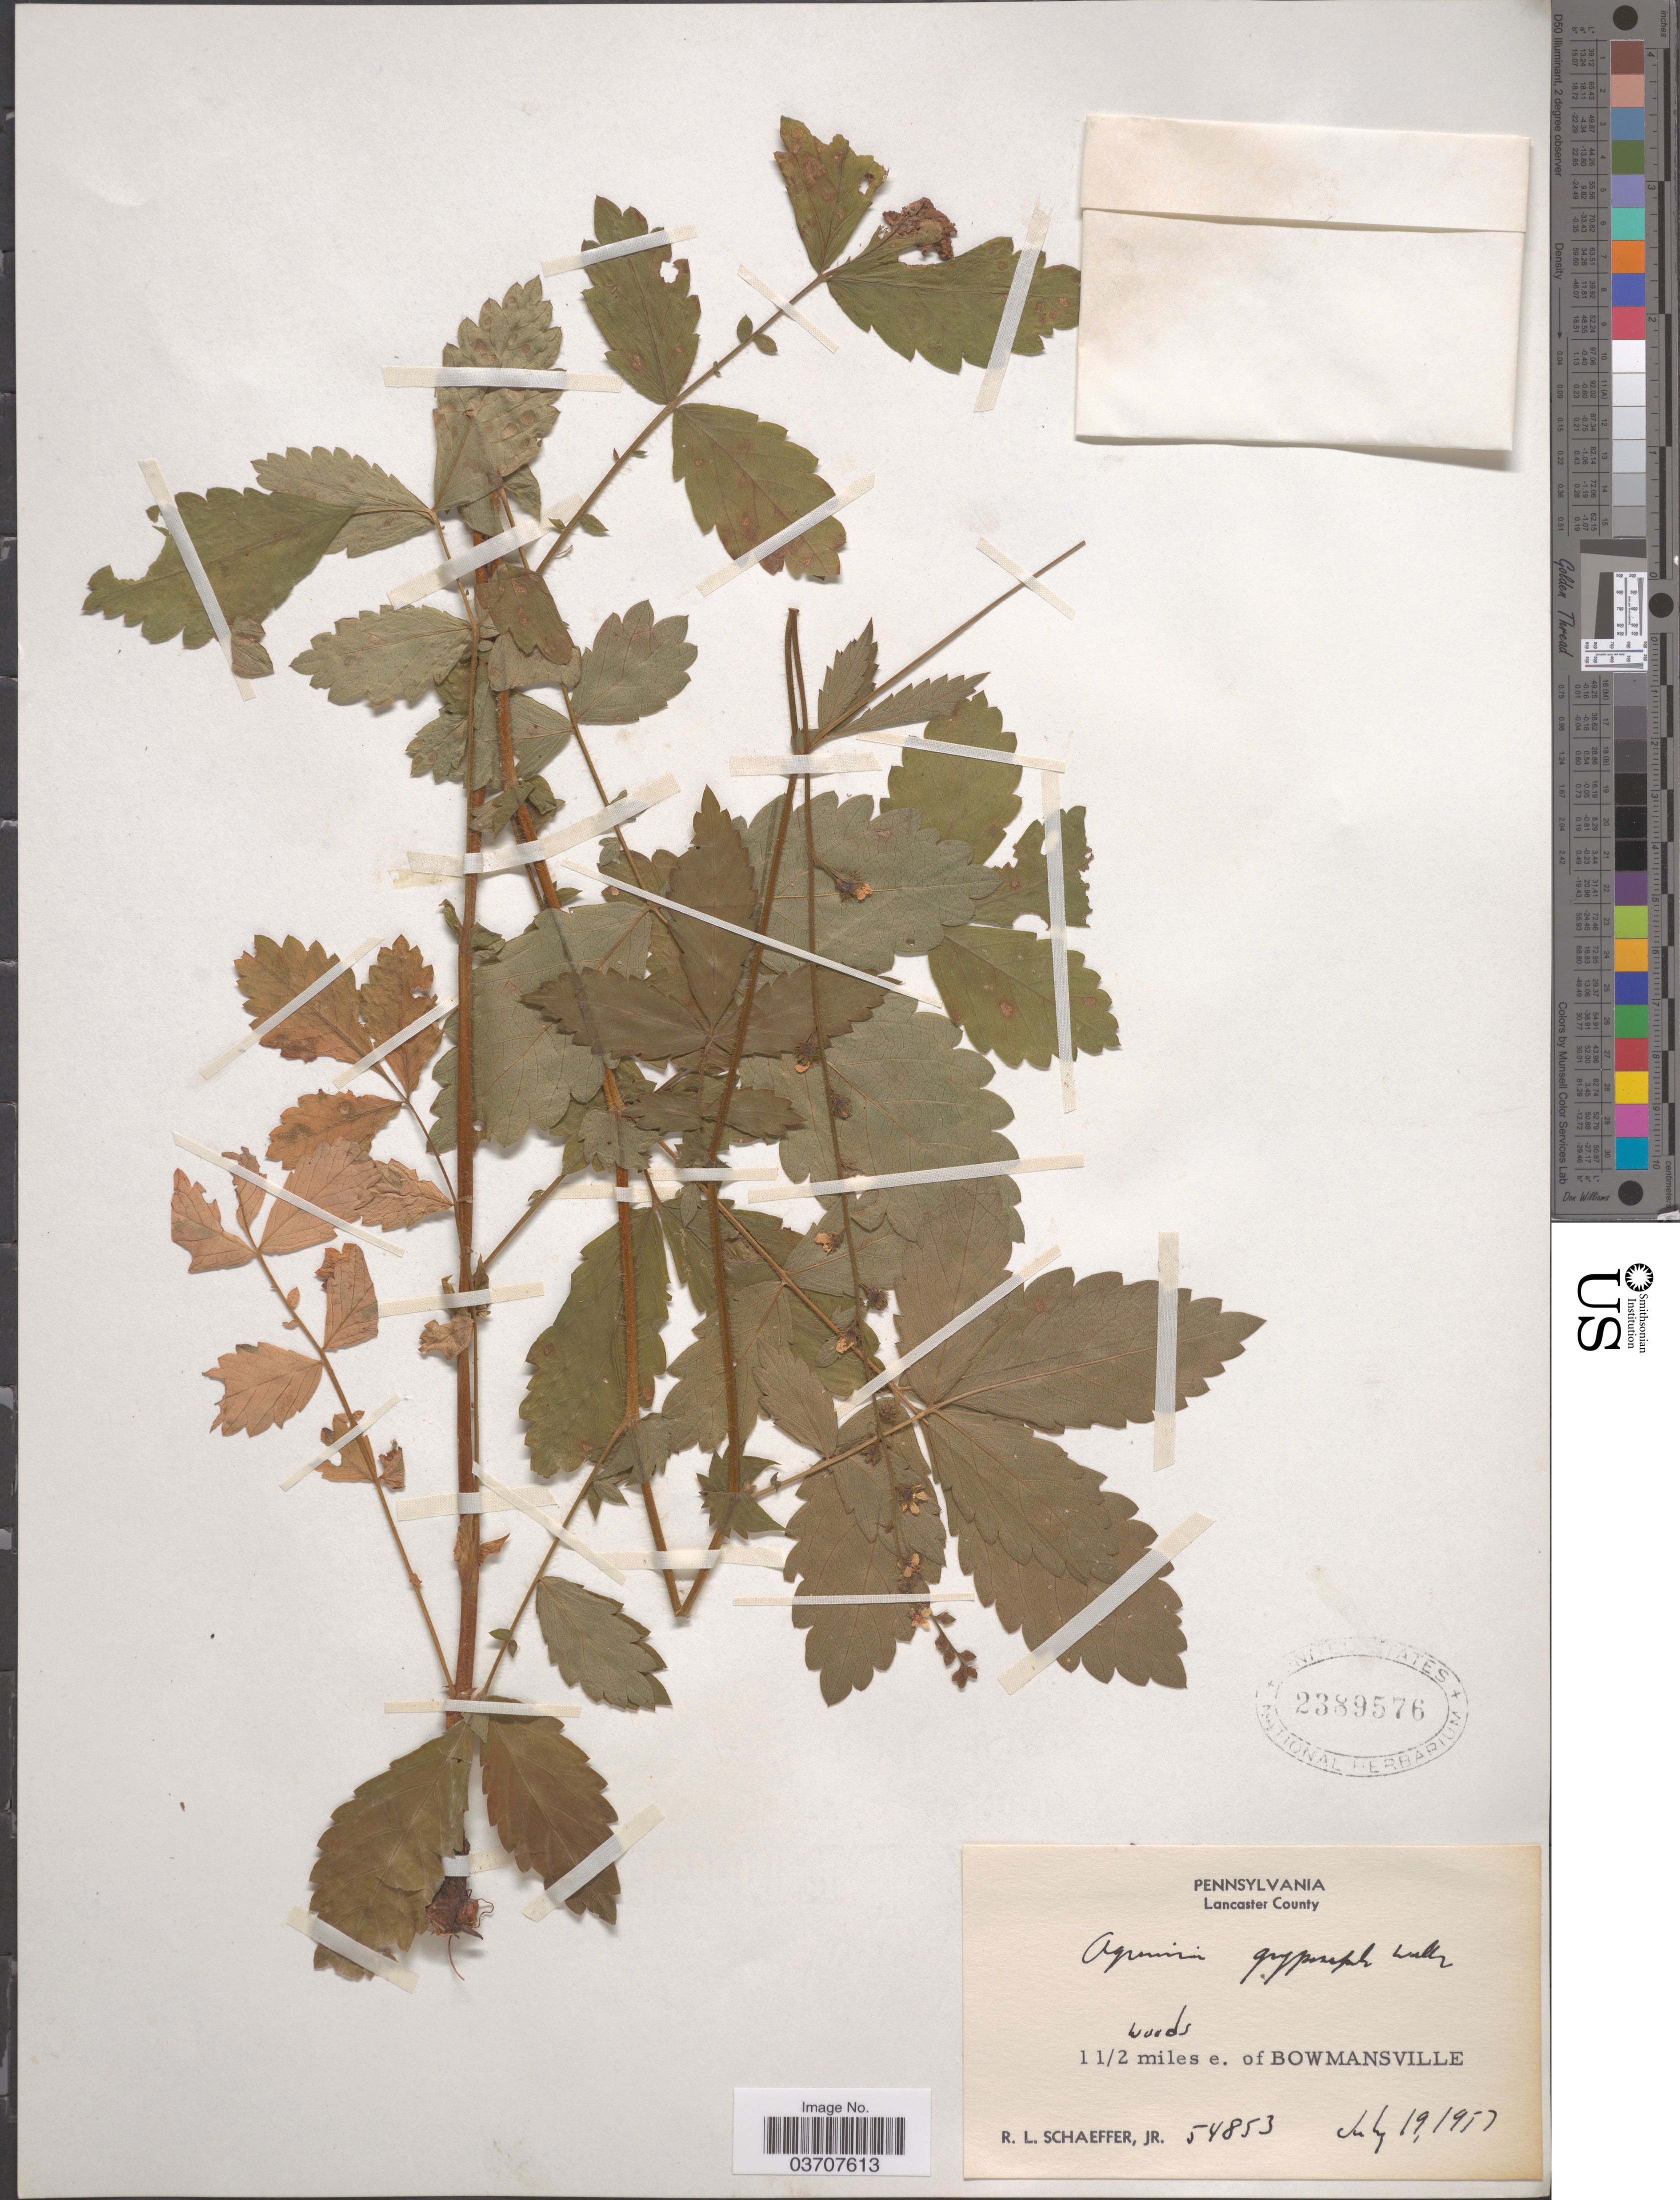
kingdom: Plantae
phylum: Tracheophyta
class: Magnoliopsida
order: Rosales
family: Rosaceae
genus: Agrimonia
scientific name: Agrimonia gryposepala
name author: Wallr.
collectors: R. L. Schaeffer Jr.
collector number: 54853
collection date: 1957-07-19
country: United States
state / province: Pennsylvania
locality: Lancaster County. 1½ miles e. of Bowmansville.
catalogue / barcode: US 2389576